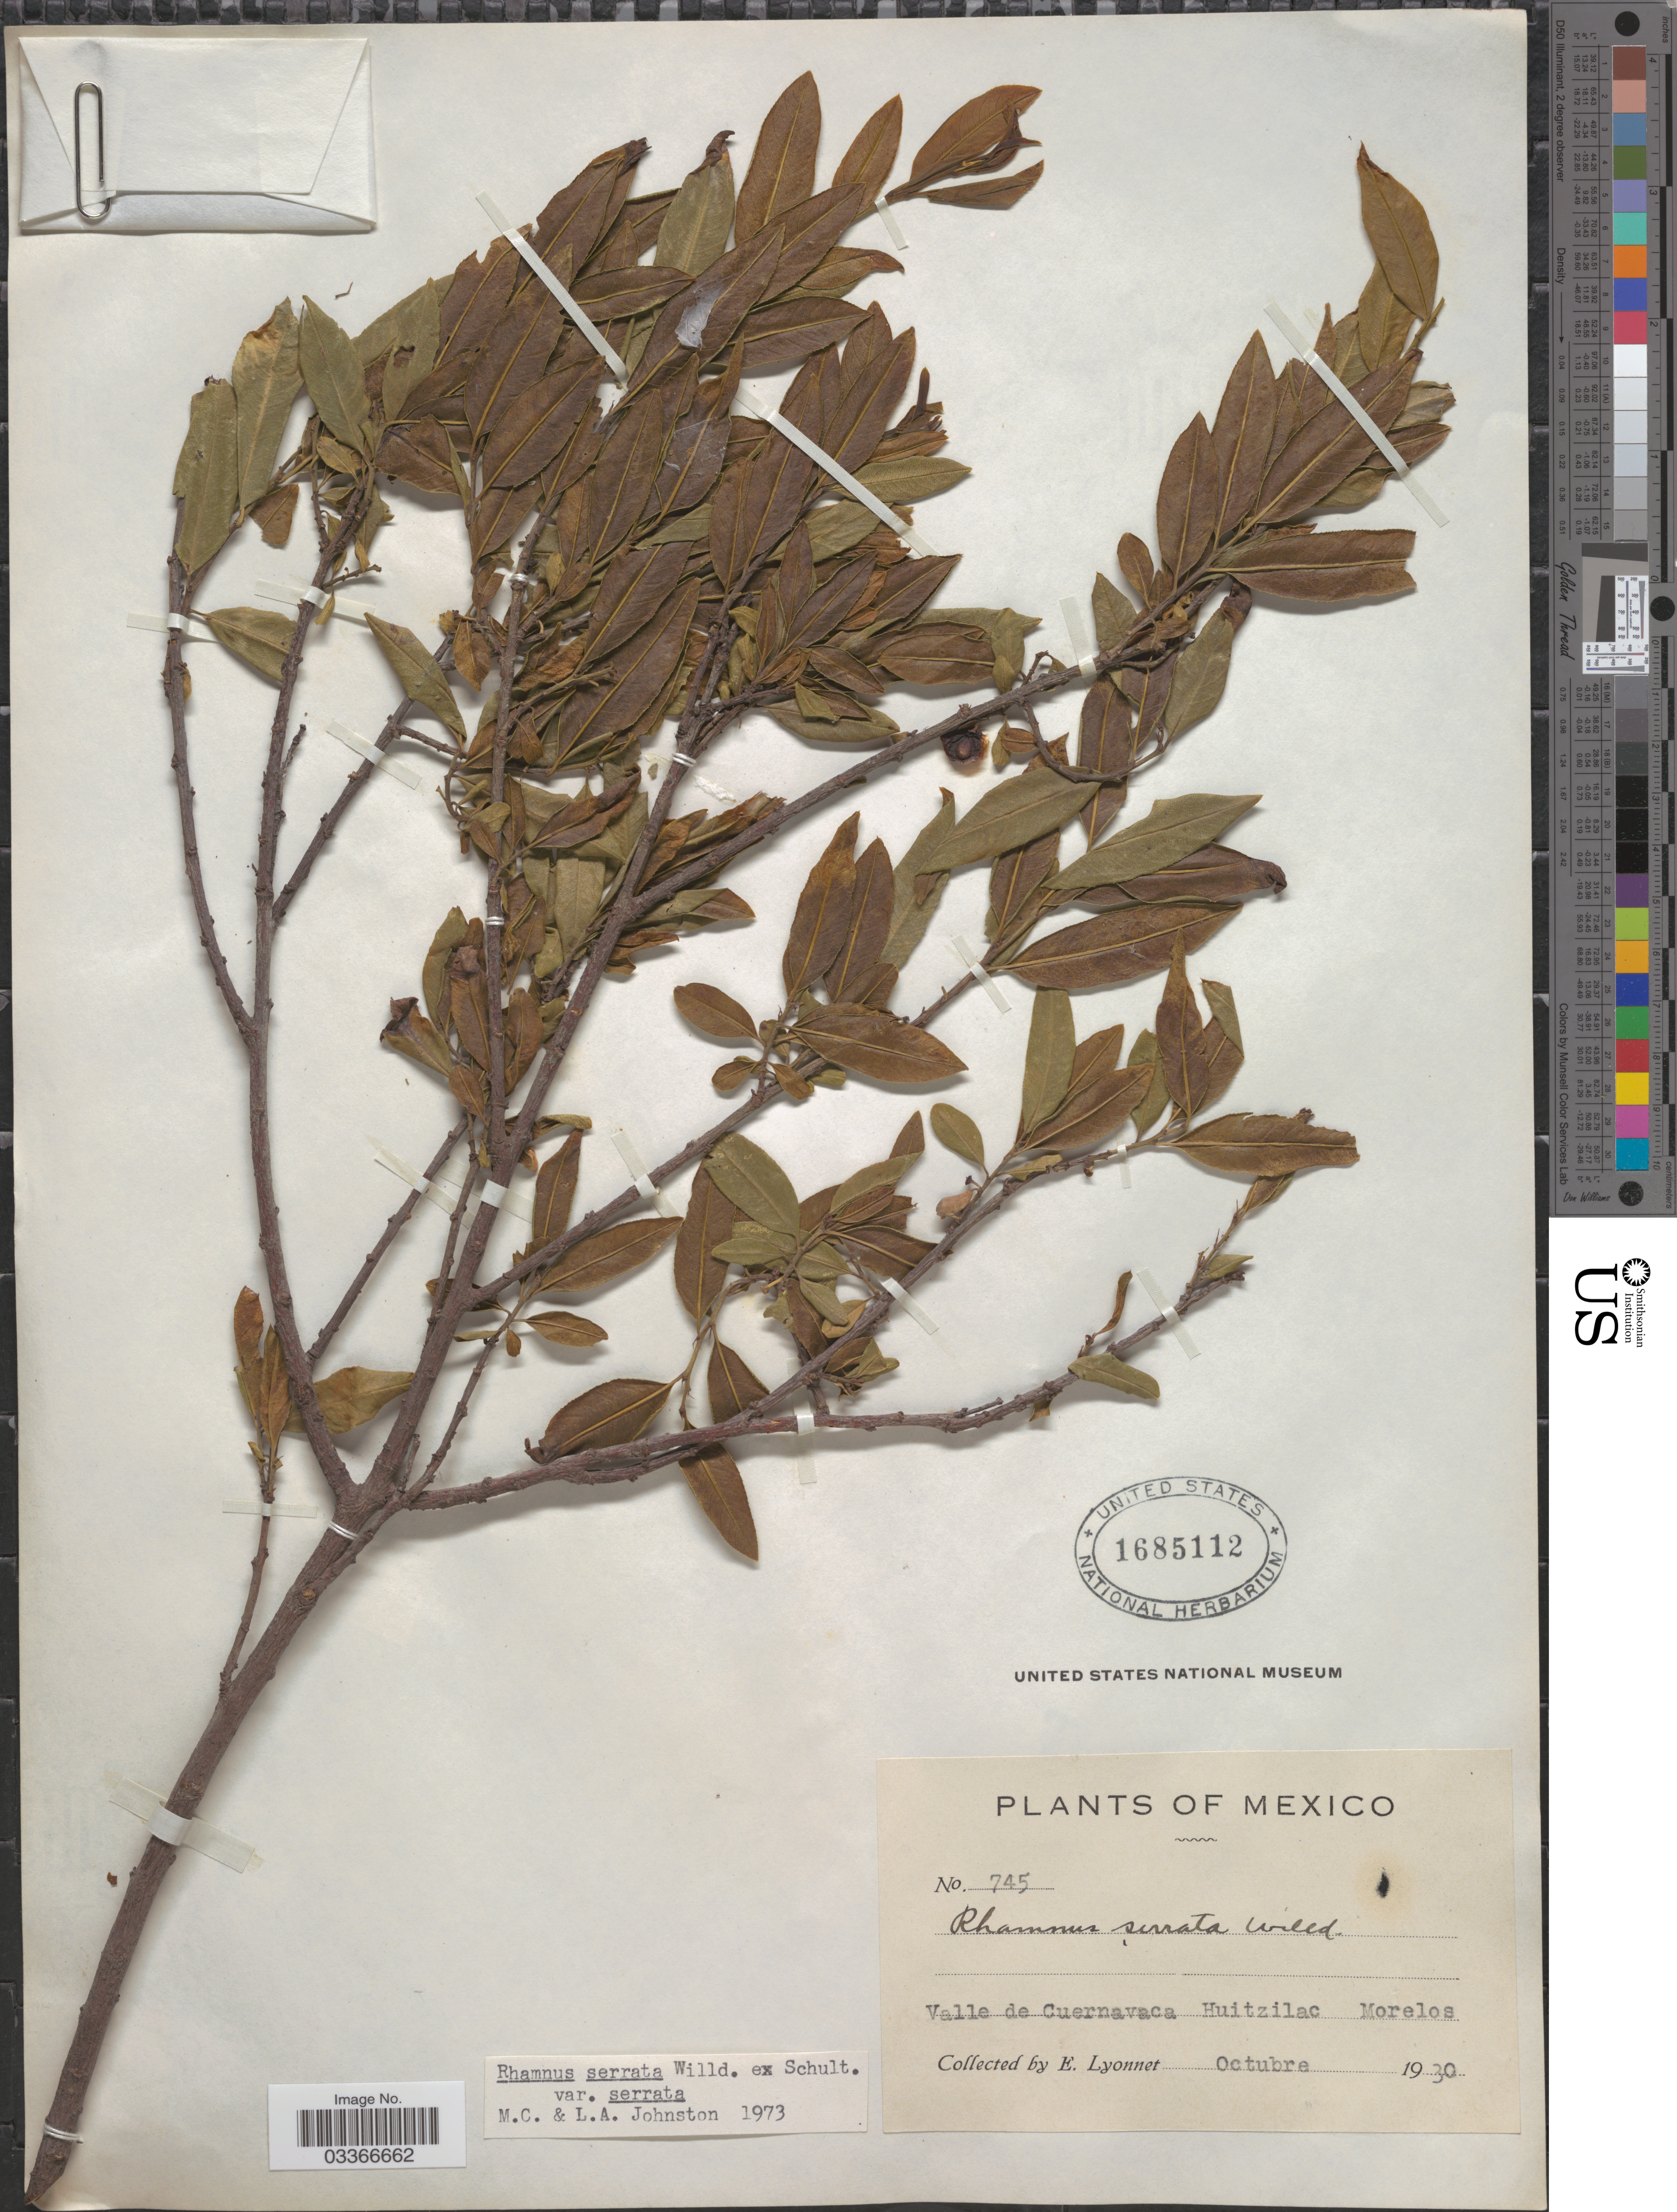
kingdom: Plantae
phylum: Tracheophyta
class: Magnoliopsida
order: Rosales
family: Rhamnaceae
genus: Rhamnus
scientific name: Rhamnus serrata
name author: Humb. & Bonpl. ex Willd.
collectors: E. Lyonnet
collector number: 745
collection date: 1930-10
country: Mexico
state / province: Morelos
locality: Valle de Cuernavaca Huitzilac.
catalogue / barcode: US 1685112